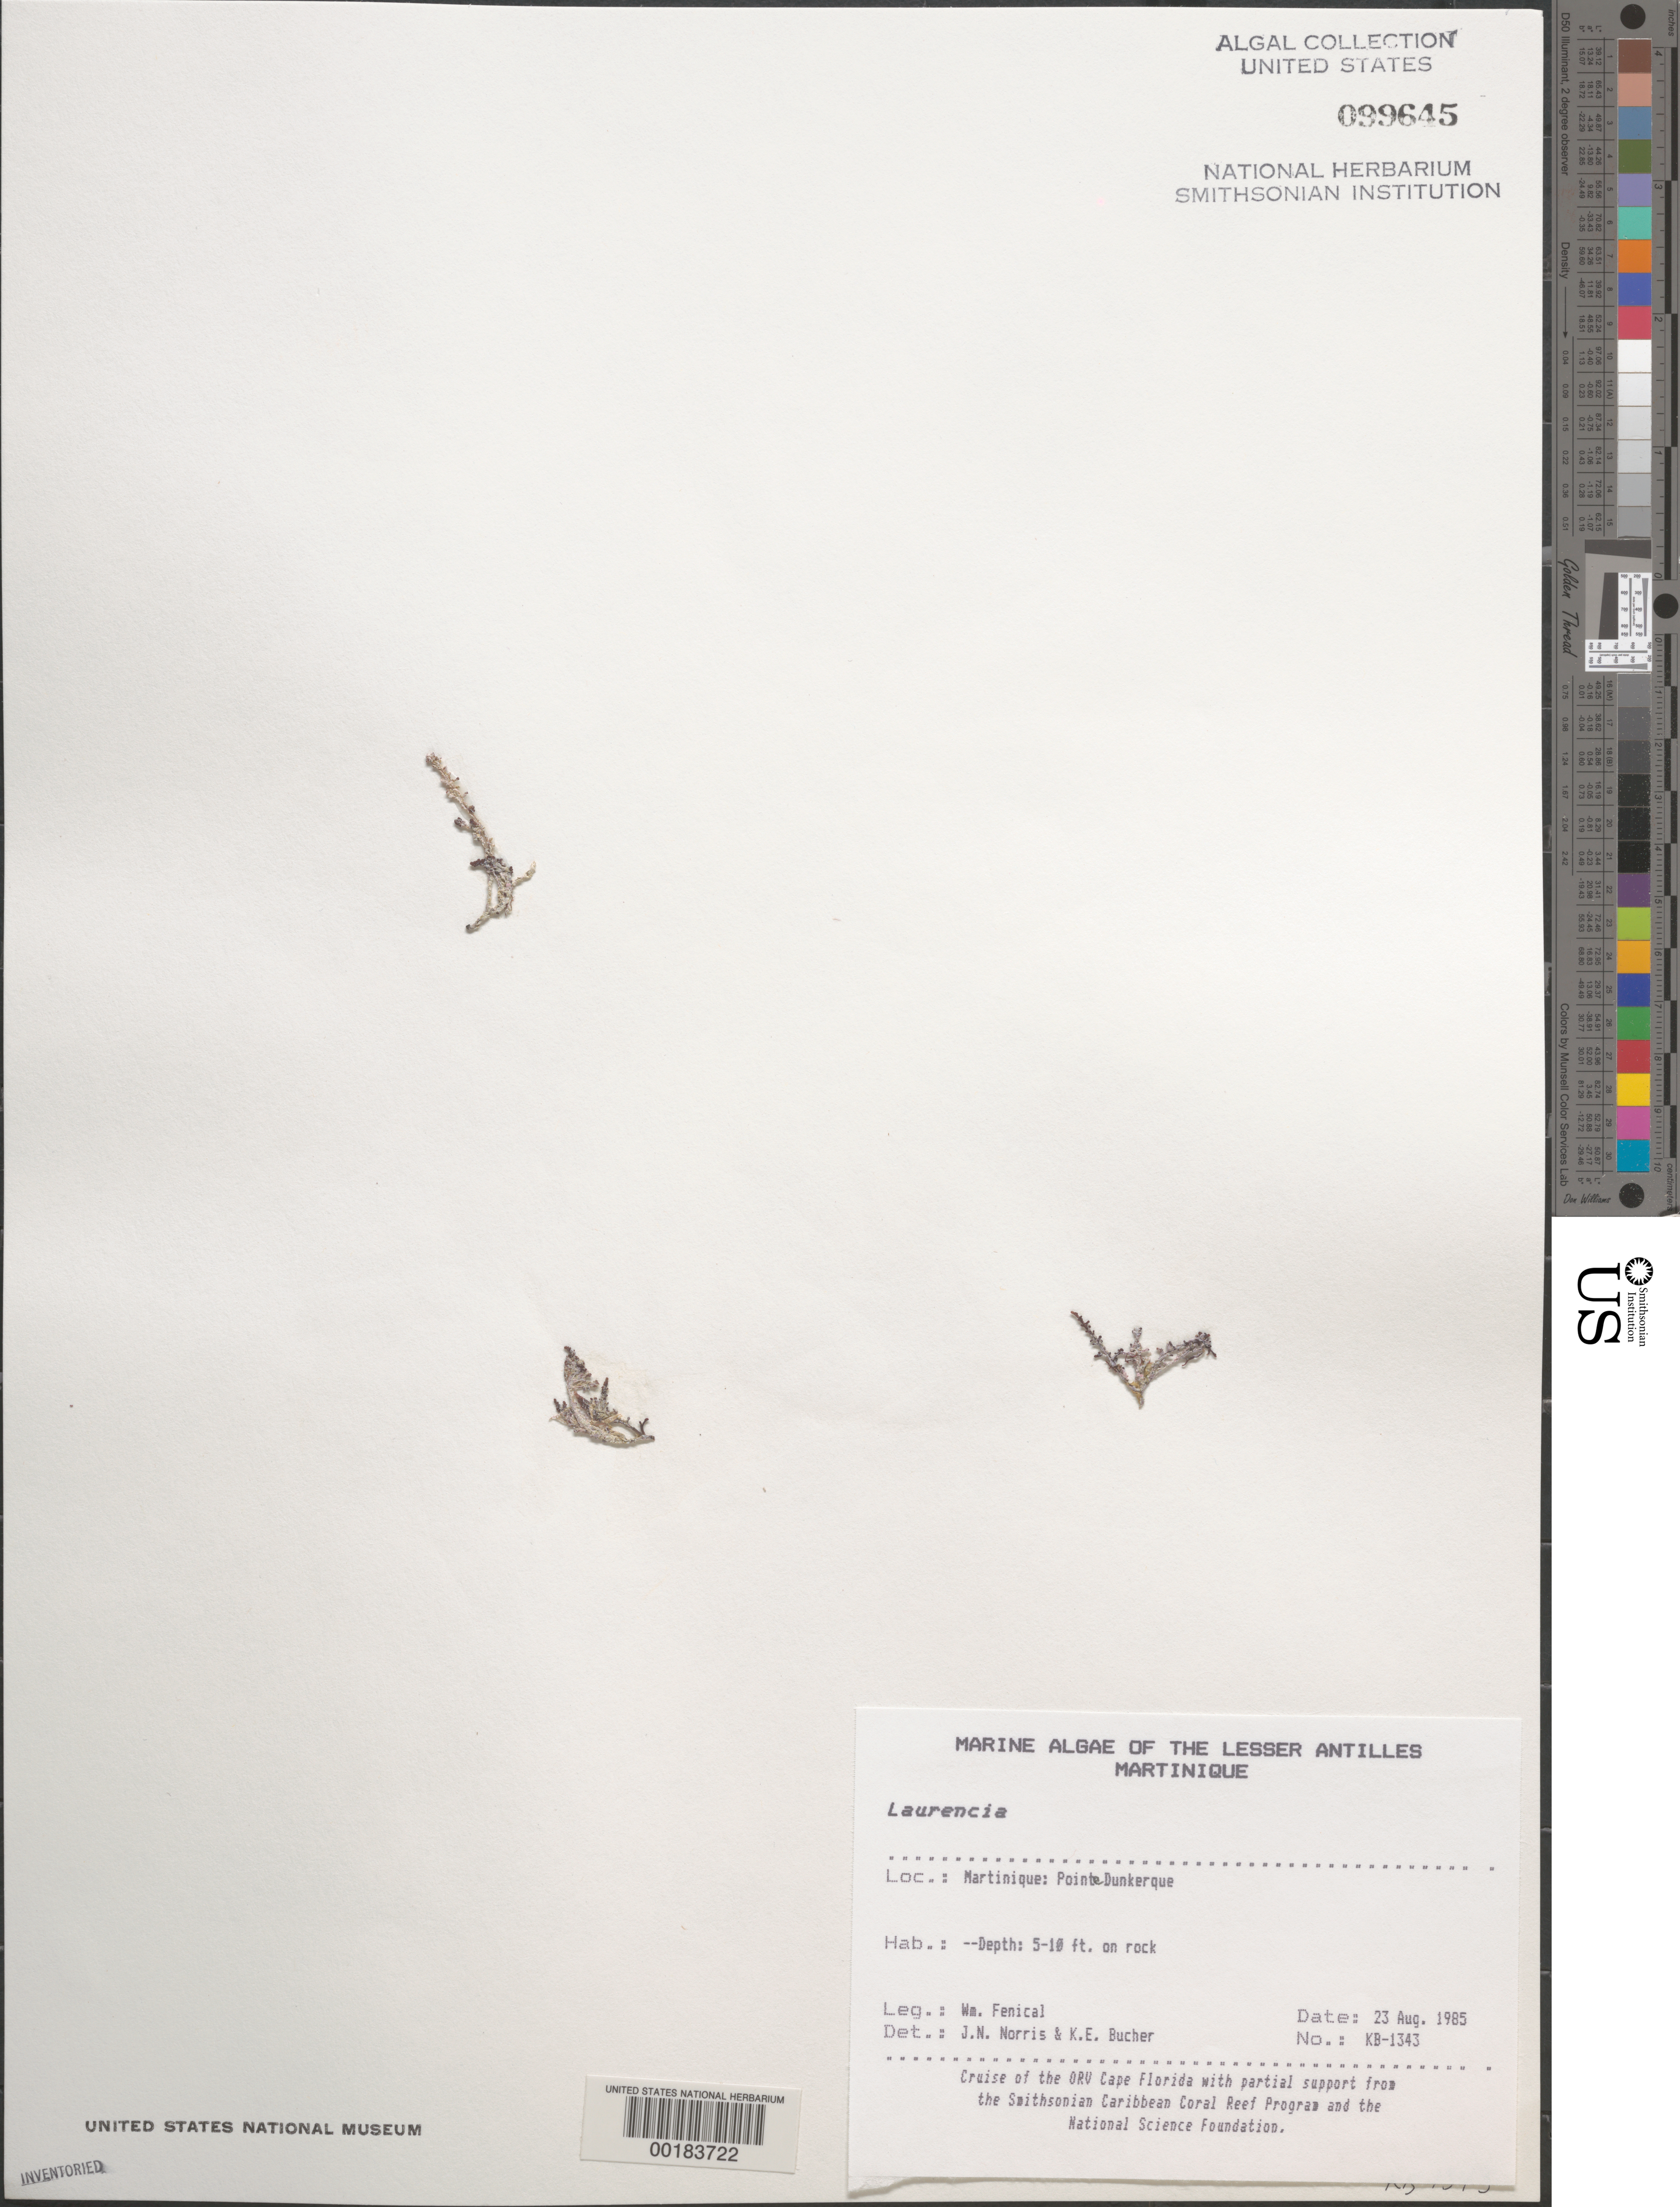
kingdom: Plantae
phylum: Rhodophyta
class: Florideophyceae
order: Ceramiales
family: Rhodomelaceae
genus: Laurencia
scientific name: Laurencia sp.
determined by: Norris, J. N.; Bucher, K. E.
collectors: W. Fenical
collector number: Kb-1343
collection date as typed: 23 Aug 1985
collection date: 1985-08-23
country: Martinique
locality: Pointe Dunkerque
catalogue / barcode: US 99645